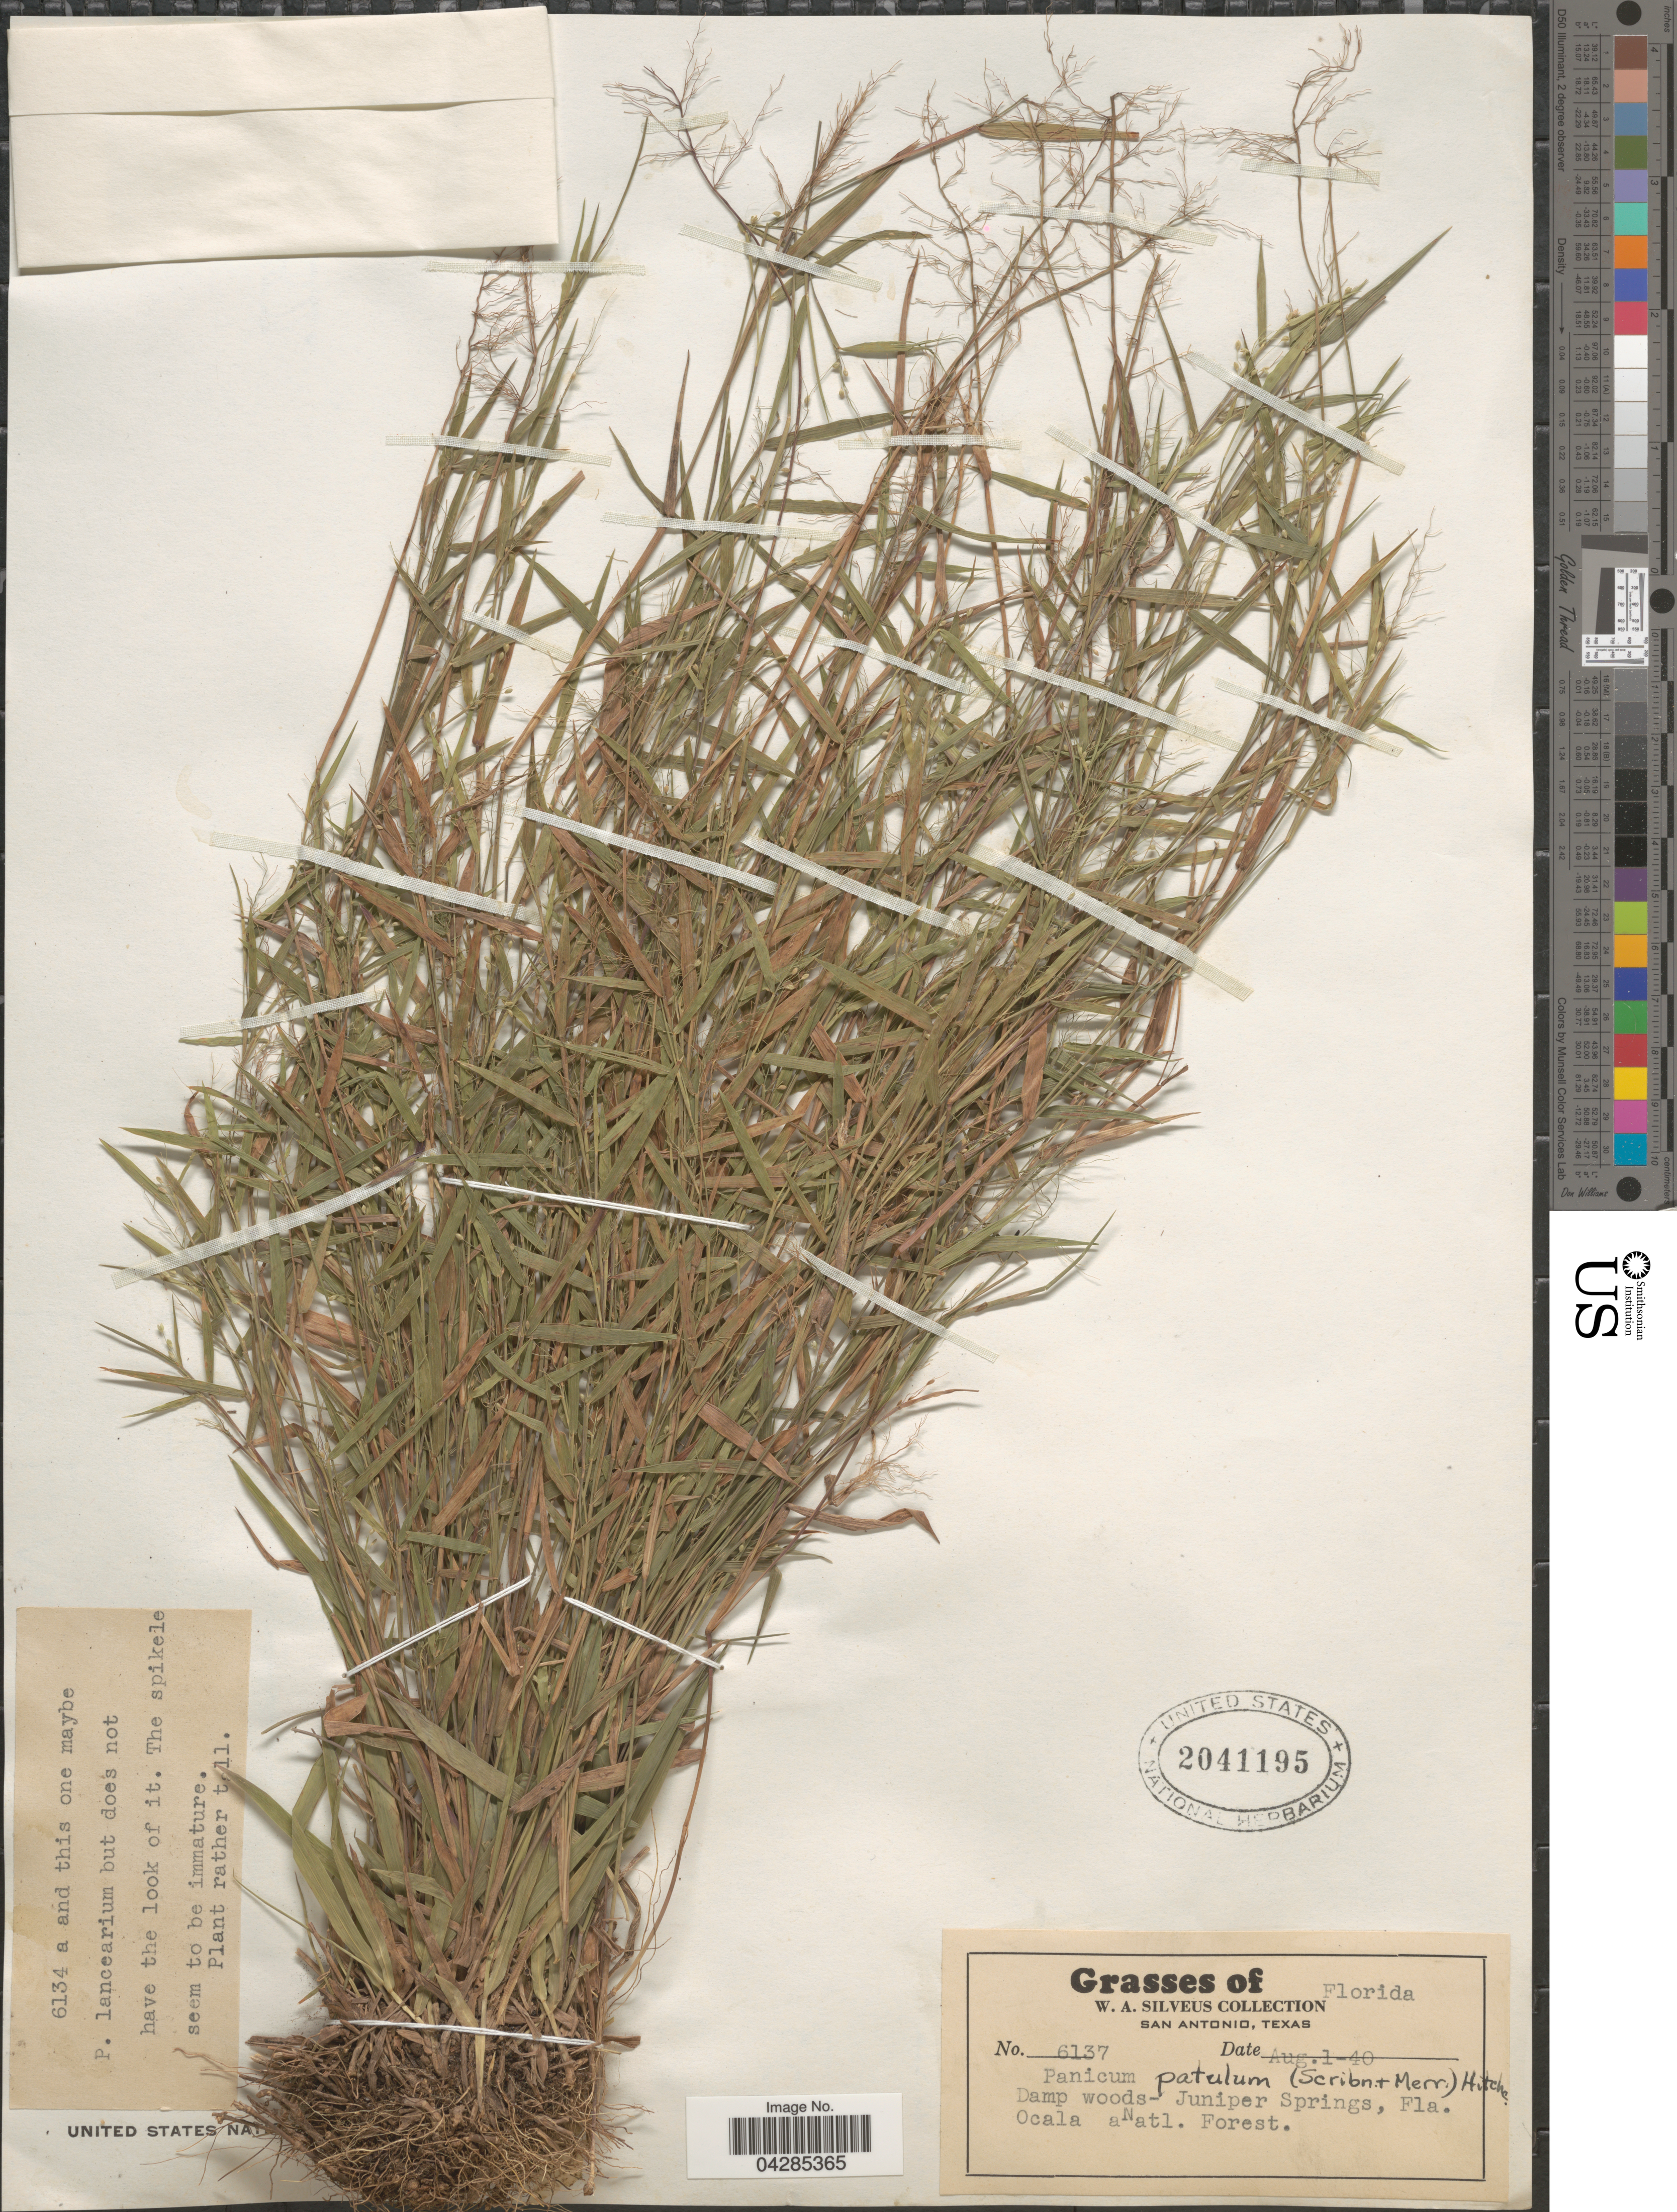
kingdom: Plantae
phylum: Tracheophyta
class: Liliopsida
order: Poales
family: Poaceae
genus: Dichanthelium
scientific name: Dichanthelium portoricense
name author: (Desv. ex Ham.) B.F. Hansen & Wunderlin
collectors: W. Silveus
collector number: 6137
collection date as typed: Transcribed d/m/y: 1/8/40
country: United States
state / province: Florida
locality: Damp woods Juniper Springs, Fla. Ocala Natl. Forest.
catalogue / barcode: US 2041195